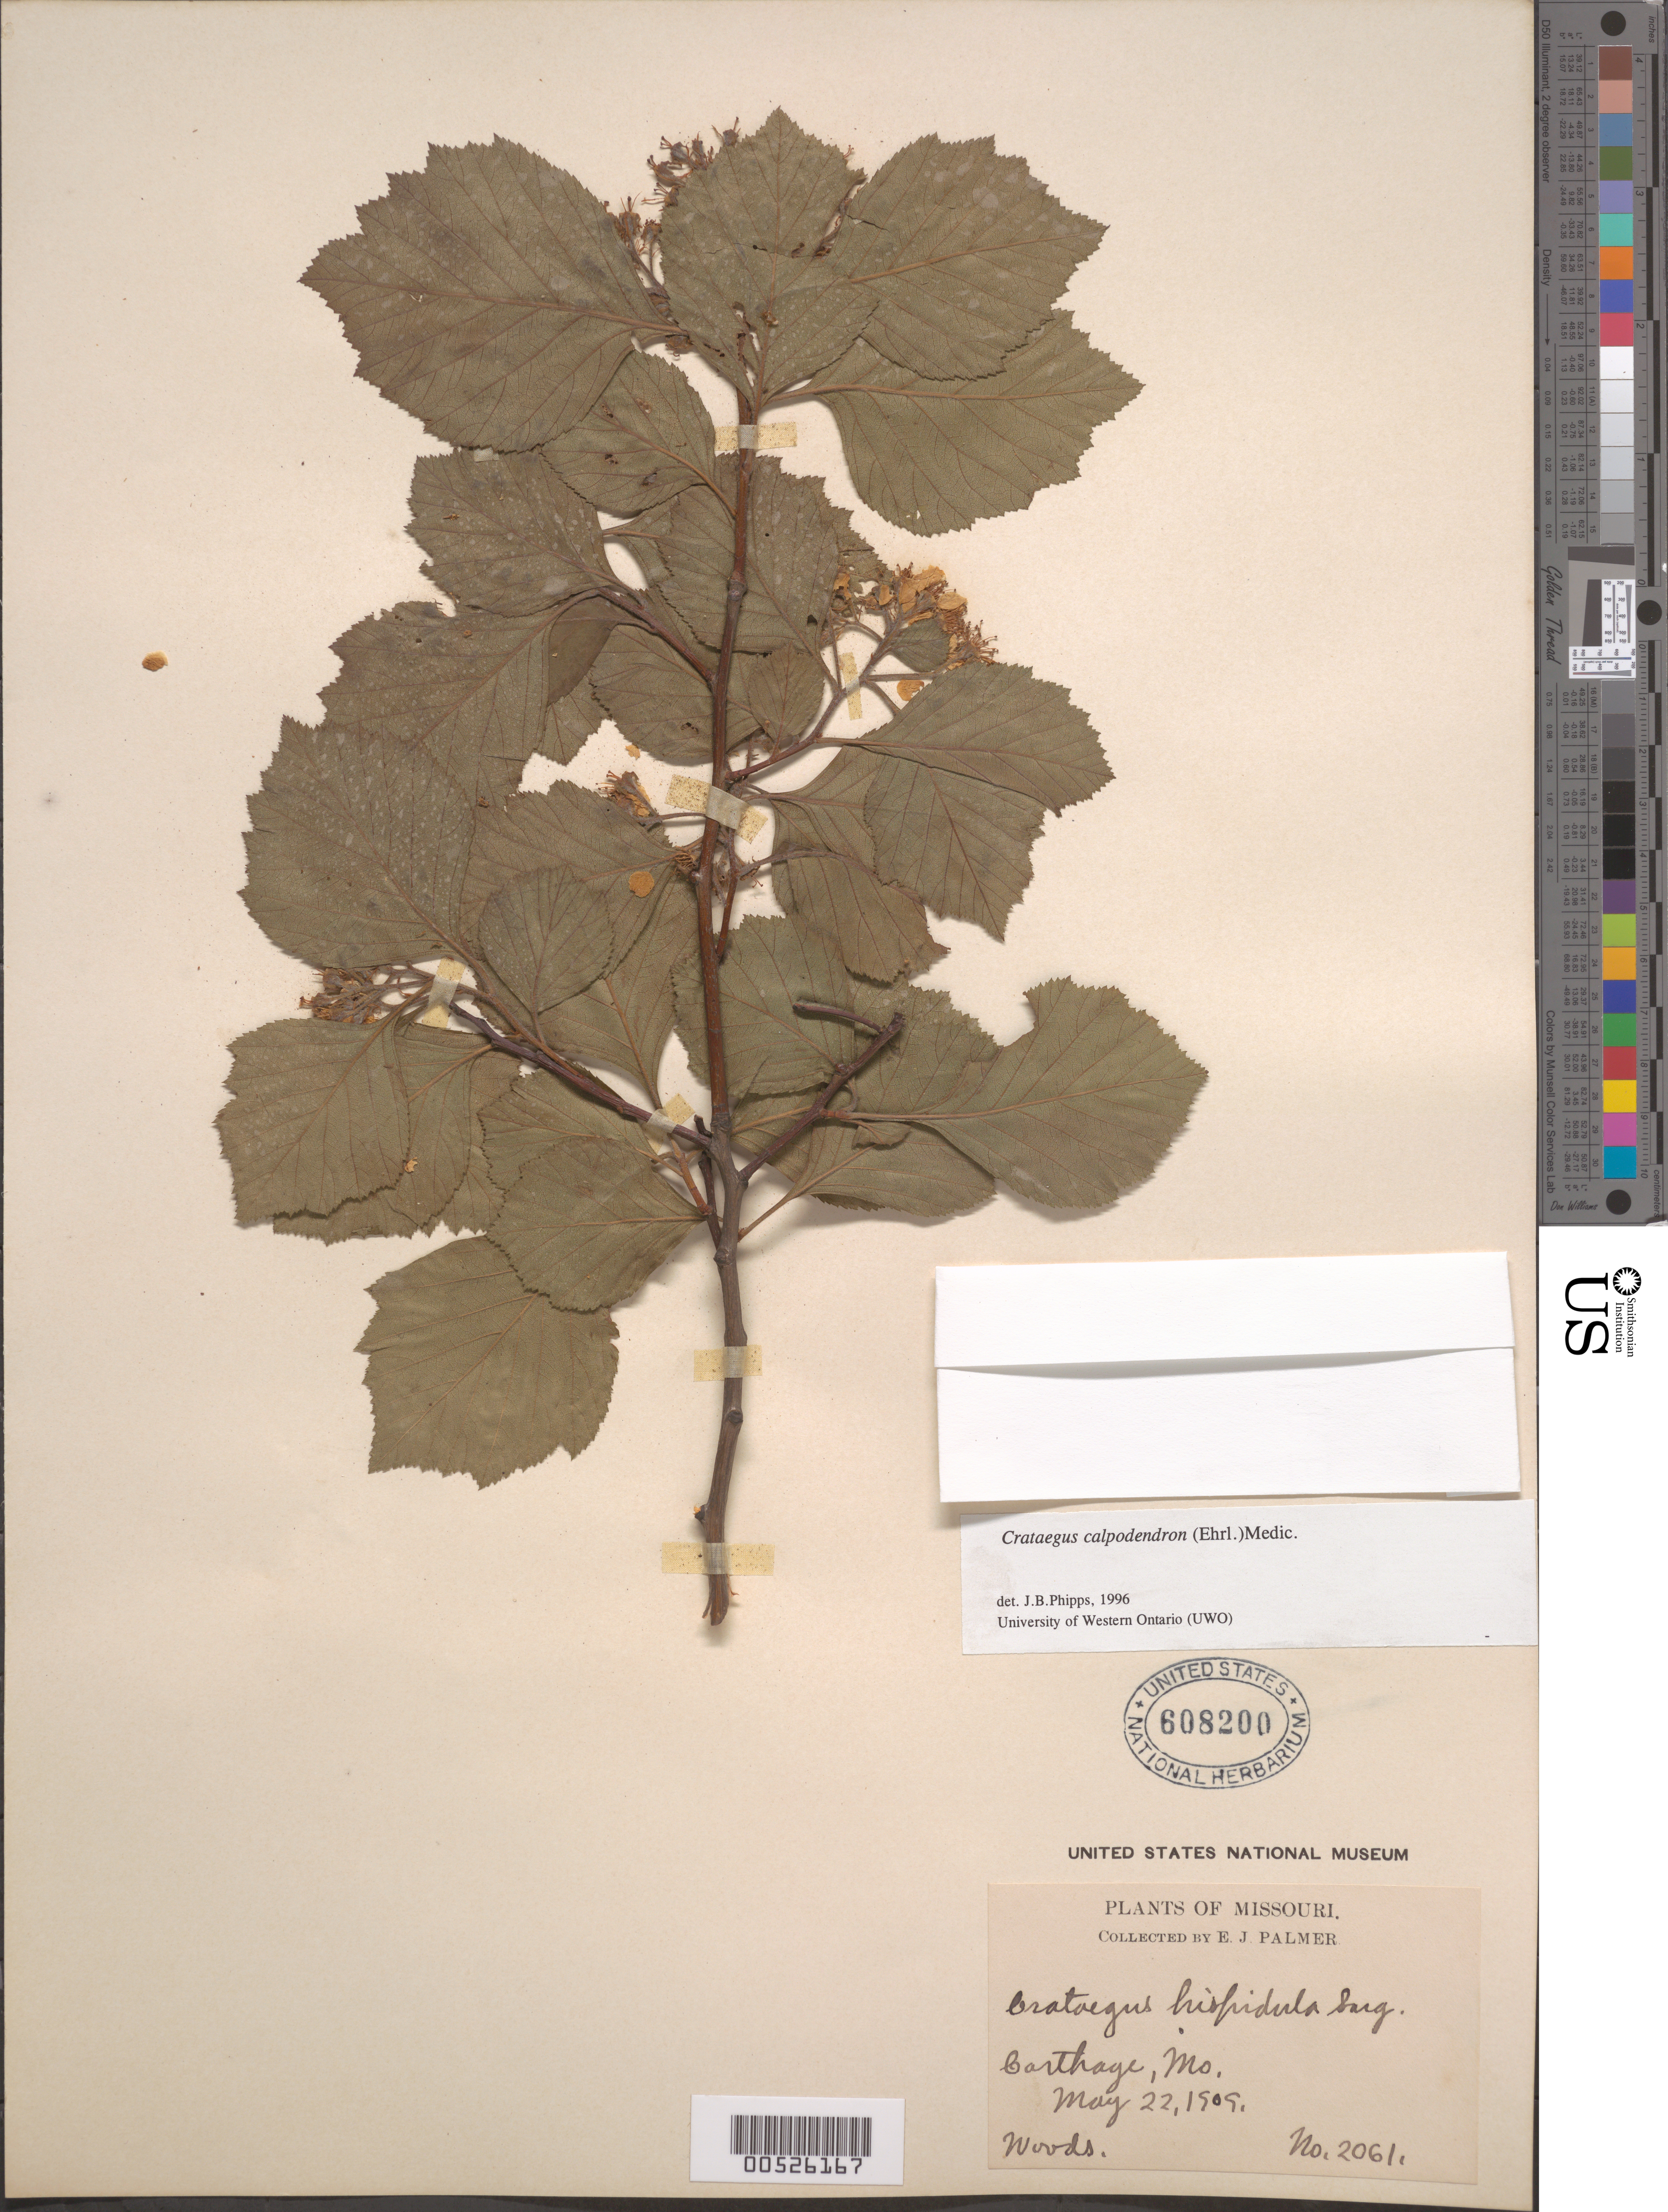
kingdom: Plantae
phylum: Tracheophyta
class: Magnoliopsida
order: Rosales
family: Rosaceae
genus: Crataegus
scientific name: Crataegus calpodendron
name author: (Ehrh.) Medik.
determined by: Phipps, James B., (UWO), University of Western Ontario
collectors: E. J. Palmer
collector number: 2061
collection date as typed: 22 May 1909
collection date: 1909-05-22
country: United States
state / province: Missouri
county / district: Jasper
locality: Carthage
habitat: Woods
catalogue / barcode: US 608200